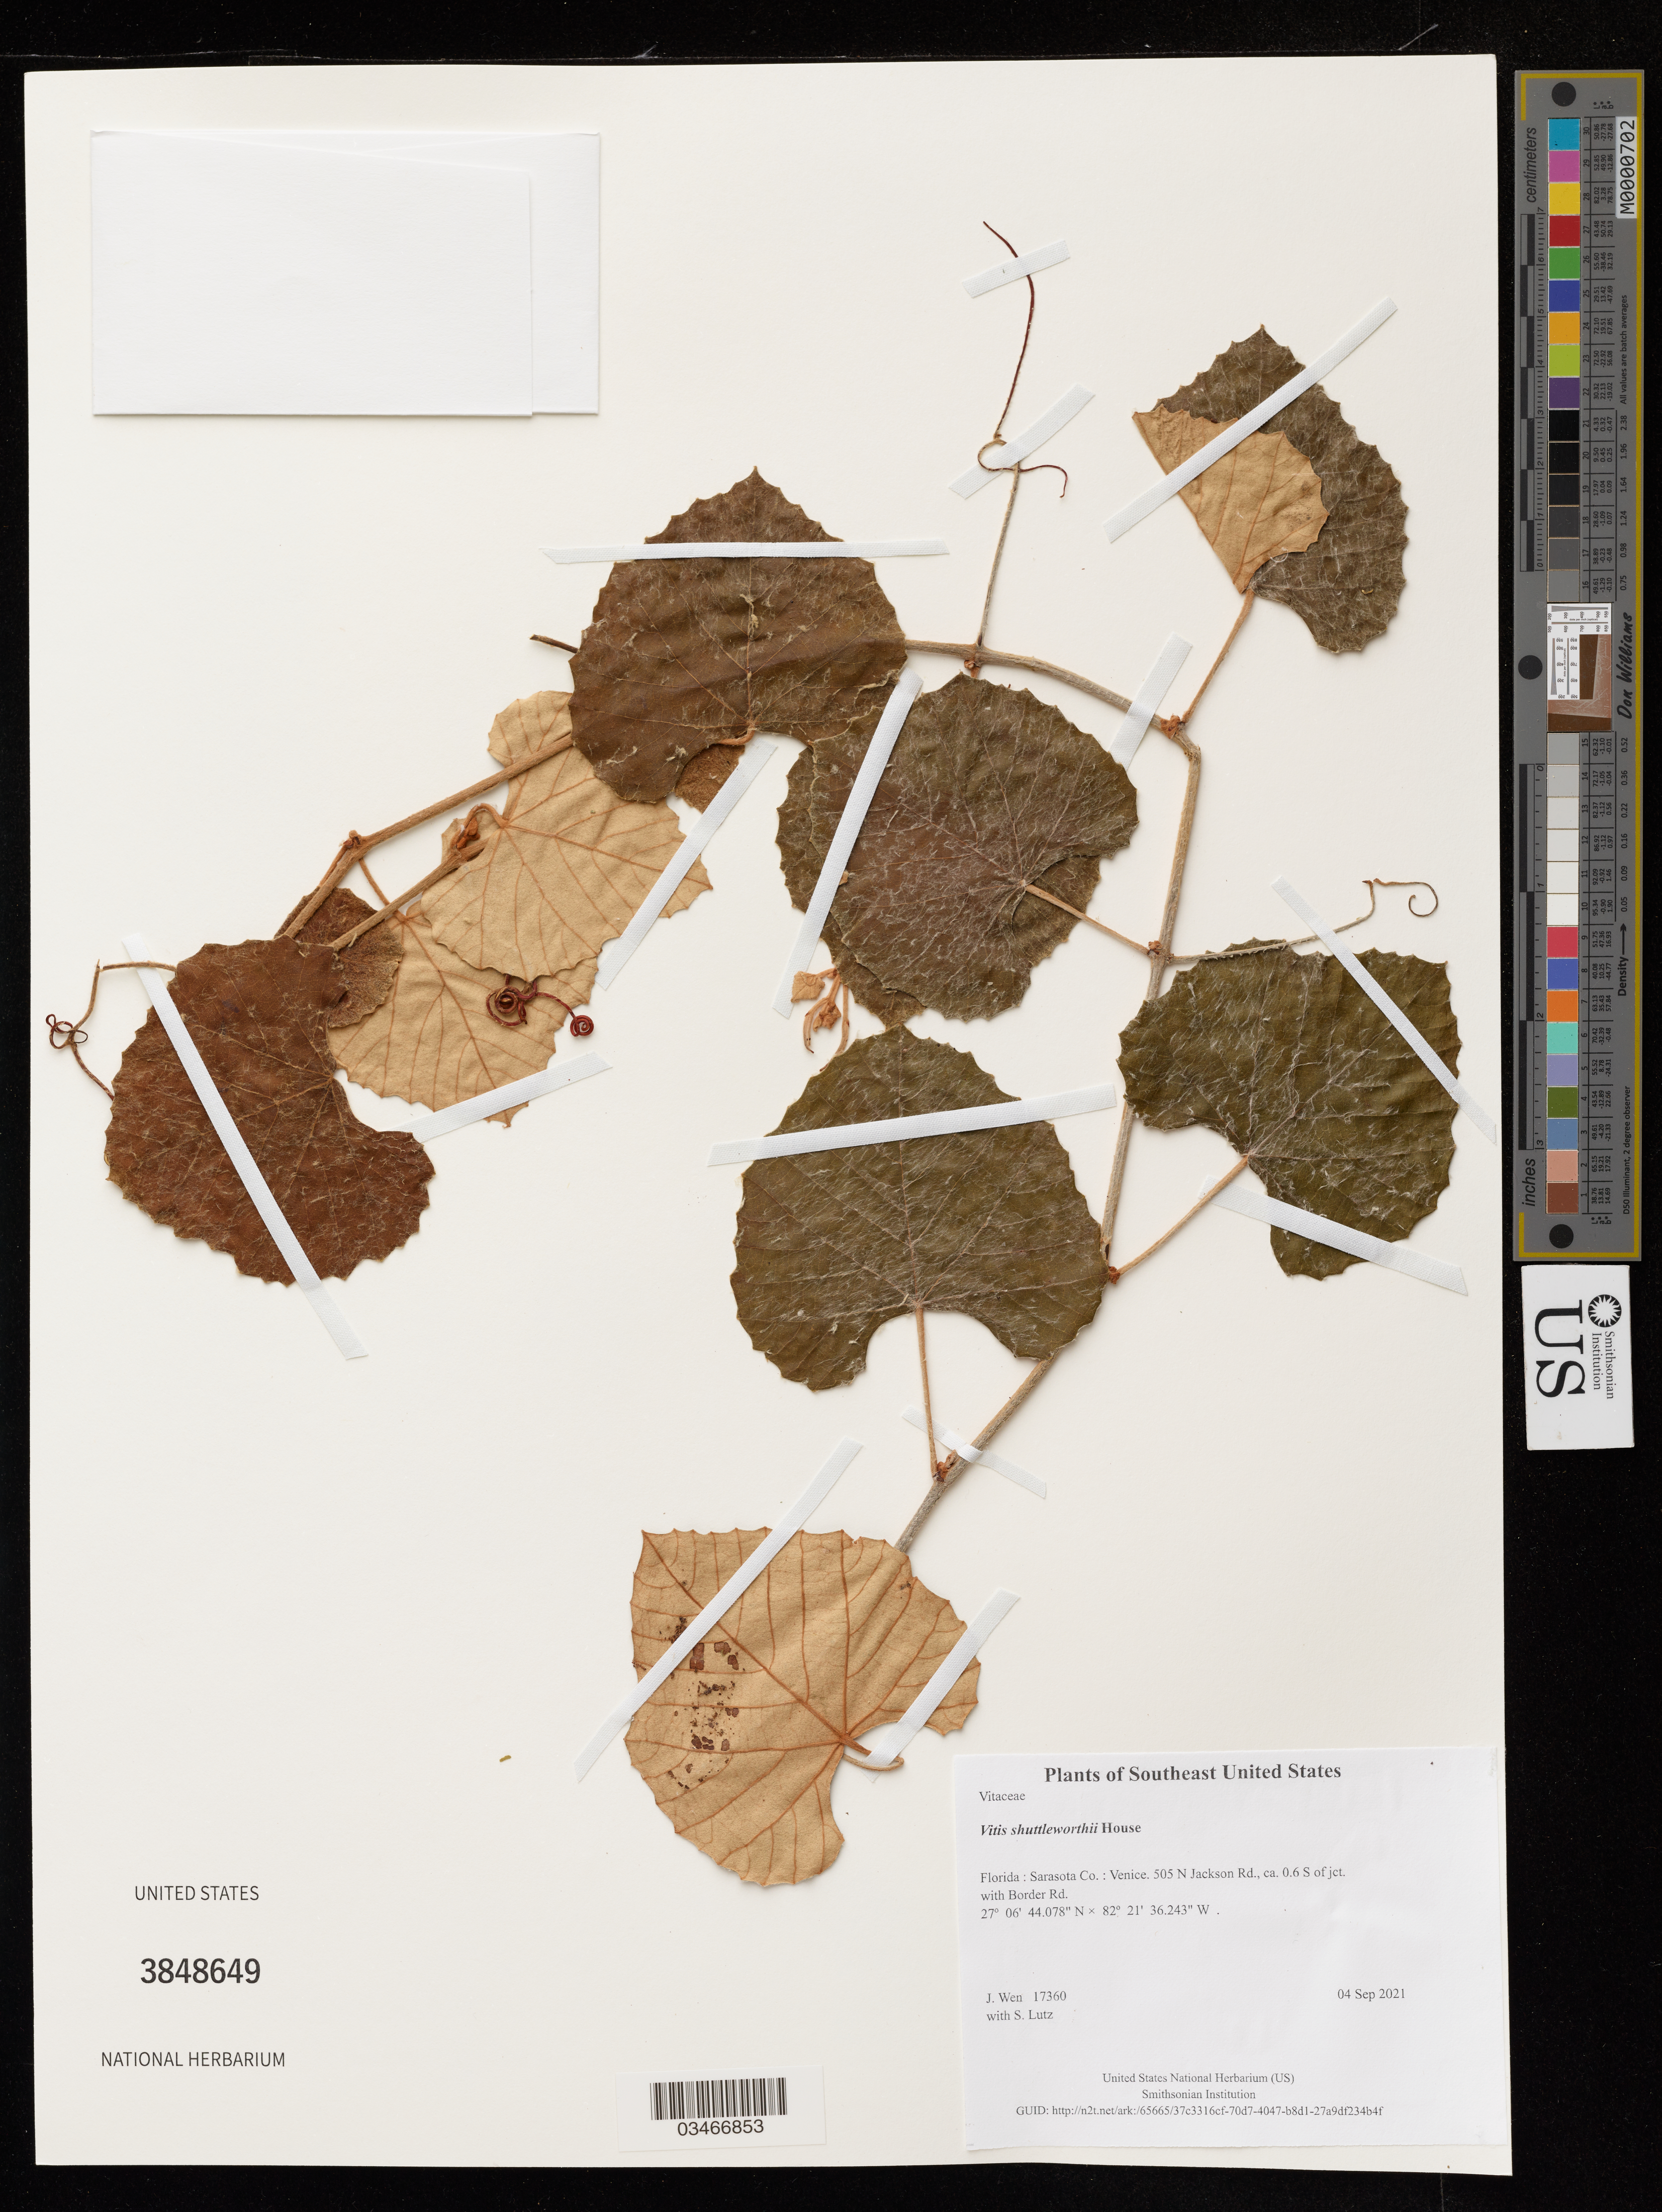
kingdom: Plantae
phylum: Tracheophyta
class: Magnoliopsida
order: Vitales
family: Vitaceae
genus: Vitis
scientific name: Vitis shuttleworthii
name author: House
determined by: Wen, Jun, (BOT), Smithsonian Institution - National Museum of Natural History (UNITED STATES)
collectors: J. Wen & S. Lutz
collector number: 17360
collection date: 2021-09-04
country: United States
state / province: Florida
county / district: Sarasota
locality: Venice. 505 N Jackson Rd., ca. 0.6 S of jct. with Border Rd.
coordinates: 27.11224389 N, 82.3600676 W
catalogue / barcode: US 3848649